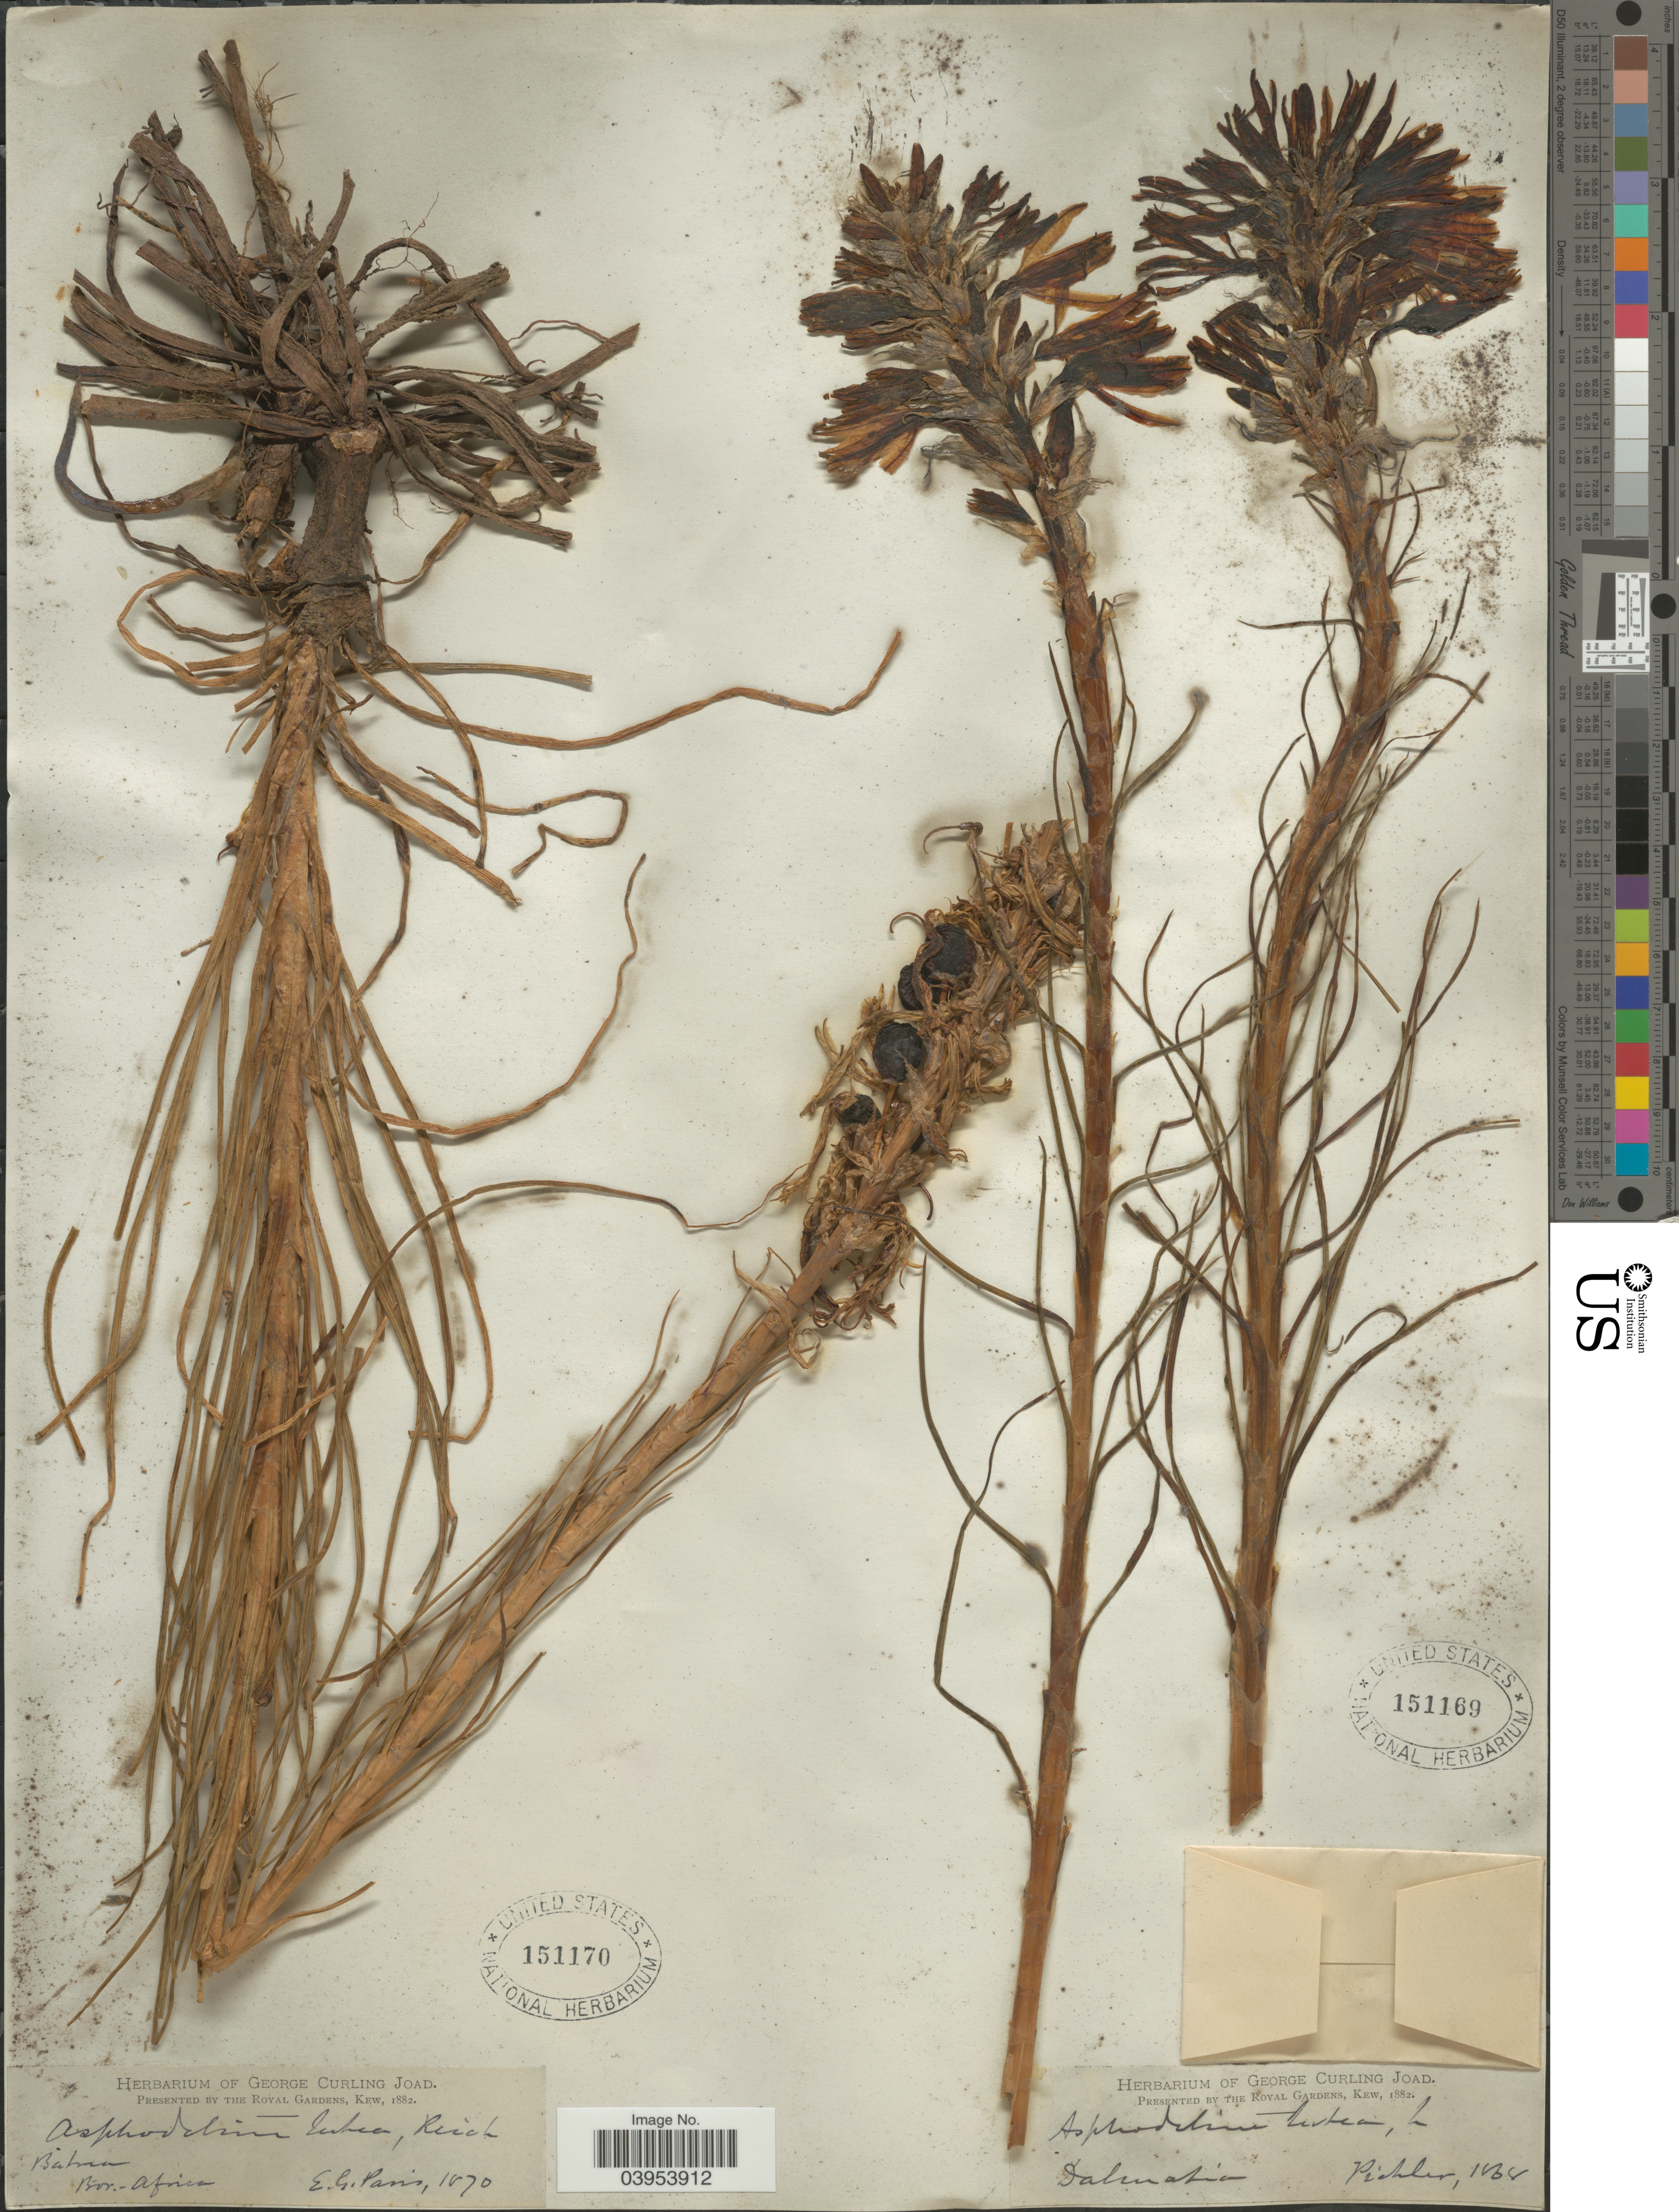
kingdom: Plantae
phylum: Tracheophyta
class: Liliopsida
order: Asparagales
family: Asphodelaceae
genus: Asphodeline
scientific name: Asphodeline lutea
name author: Rchb.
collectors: Paris, E.G.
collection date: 1870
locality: Batria. Bor.-Africa.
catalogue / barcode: US 151170